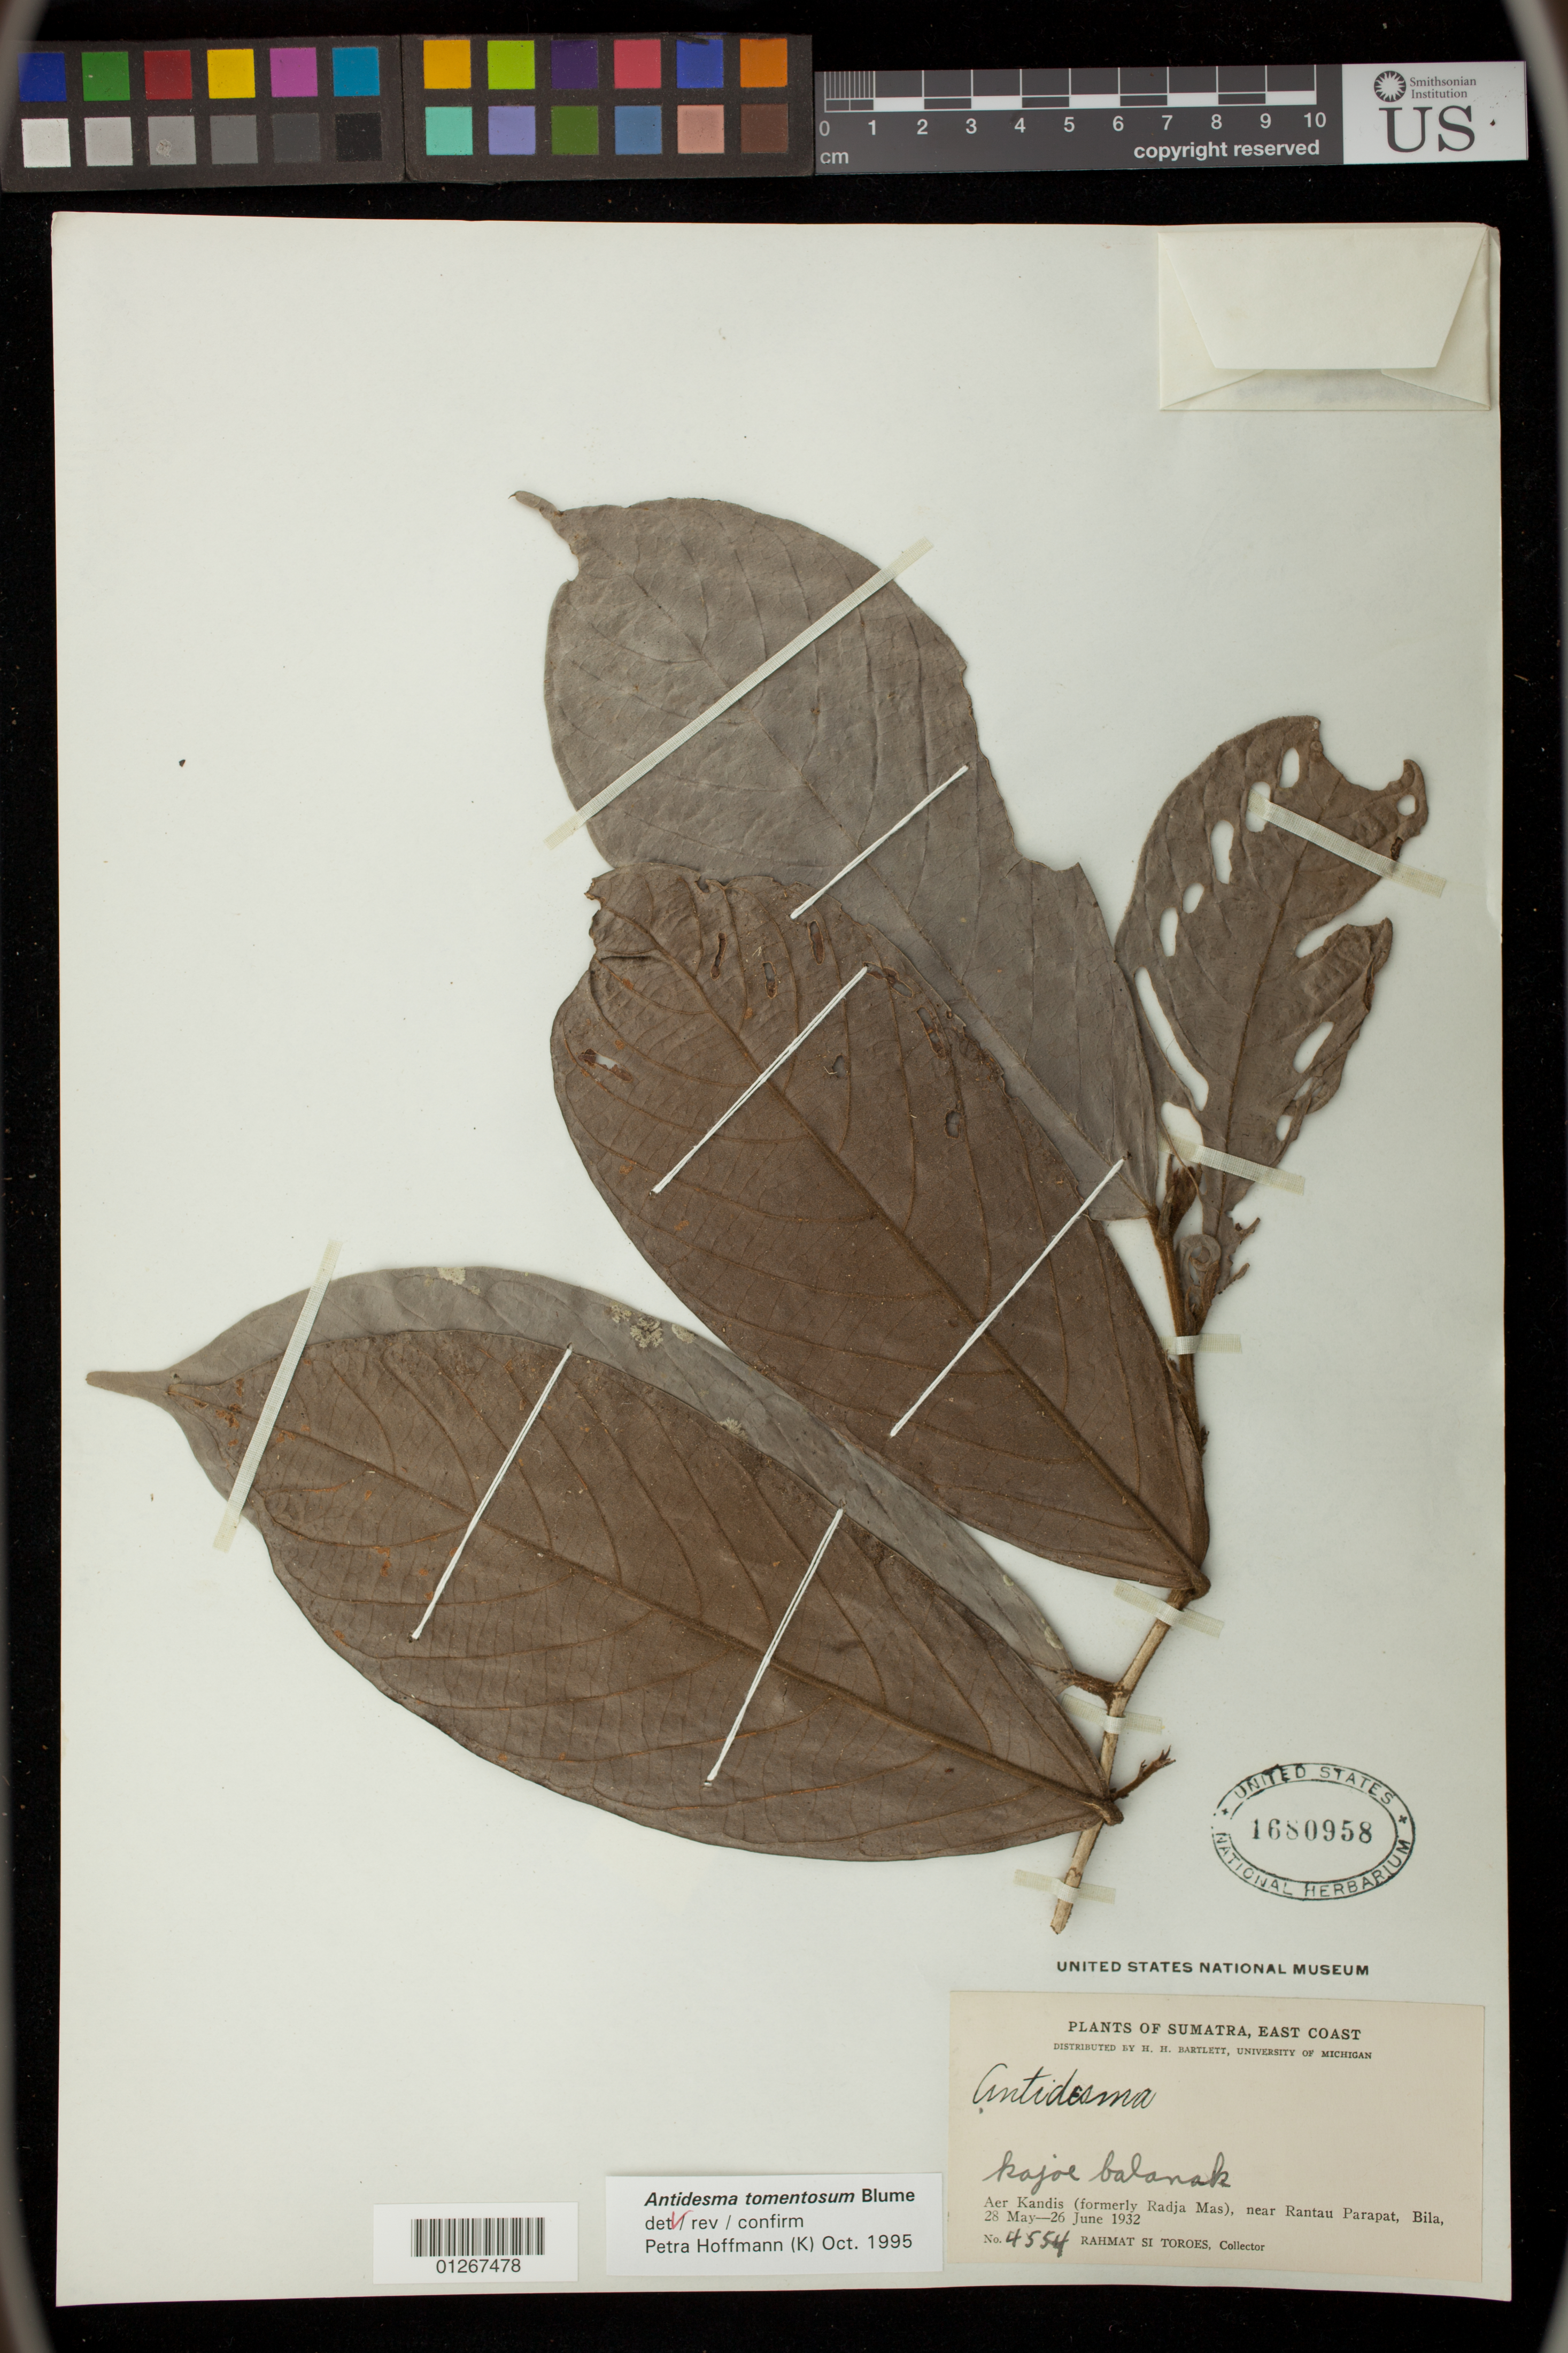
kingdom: Plantae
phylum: Tracheophyta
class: Magnoliopsida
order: Malpighiales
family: Phyllanthaceae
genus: Antidesma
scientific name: Antidesma tomentosum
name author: Blume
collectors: Rahmat Si Boeea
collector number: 4554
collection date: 1932-05-28/1932-06-26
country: Indonesia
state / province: Sumatra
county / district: Sumatera Utara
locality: Aer Kandis (formerly Radja Mas), near Rantau Parapat, Bila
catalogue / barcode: US 1680958